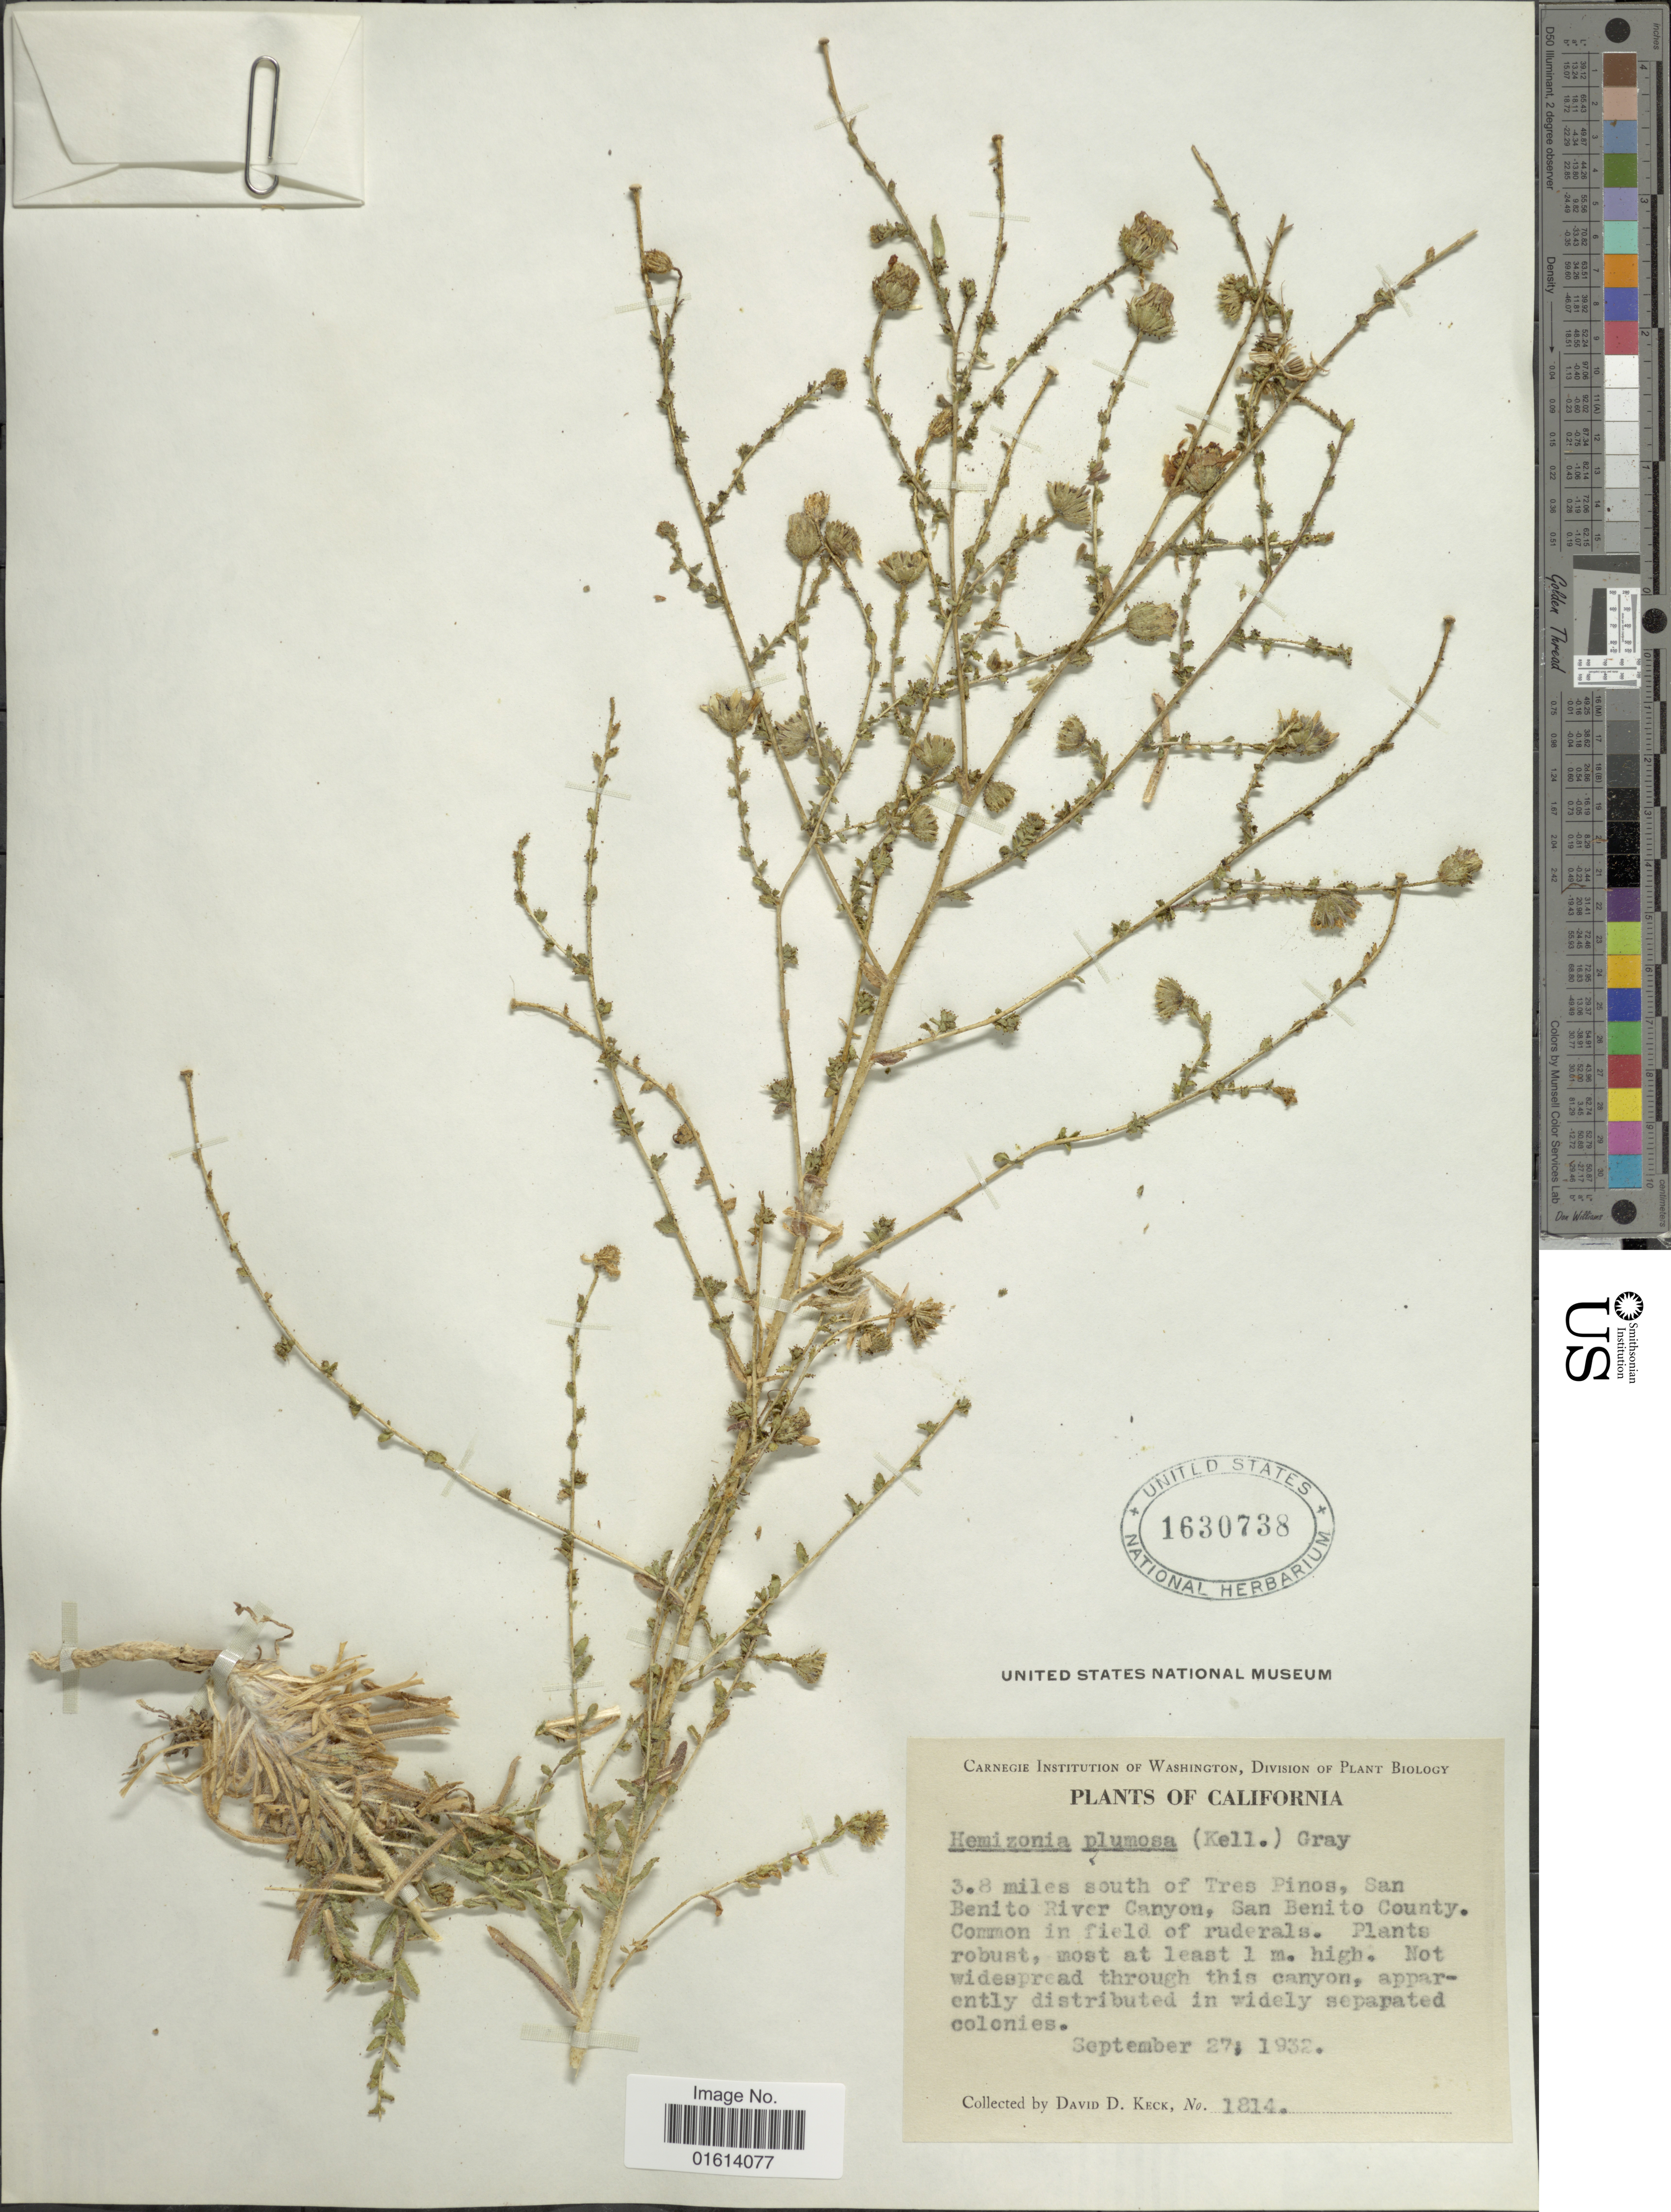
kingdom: Plantae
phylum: Tracheophyta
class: Magnoliopsida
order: Asterales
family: Asteraceae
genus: Blepharizonia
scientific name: Blepharizonia plumosa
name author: (Kellogg) Greene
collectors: D. D. Keck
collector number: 1814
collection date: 1932-09-27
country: United States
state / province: California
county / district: San Benito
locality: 3.8 miles south of Tres Pinos, San Benito River Canyon, San Benito County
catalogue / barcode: US 1630738